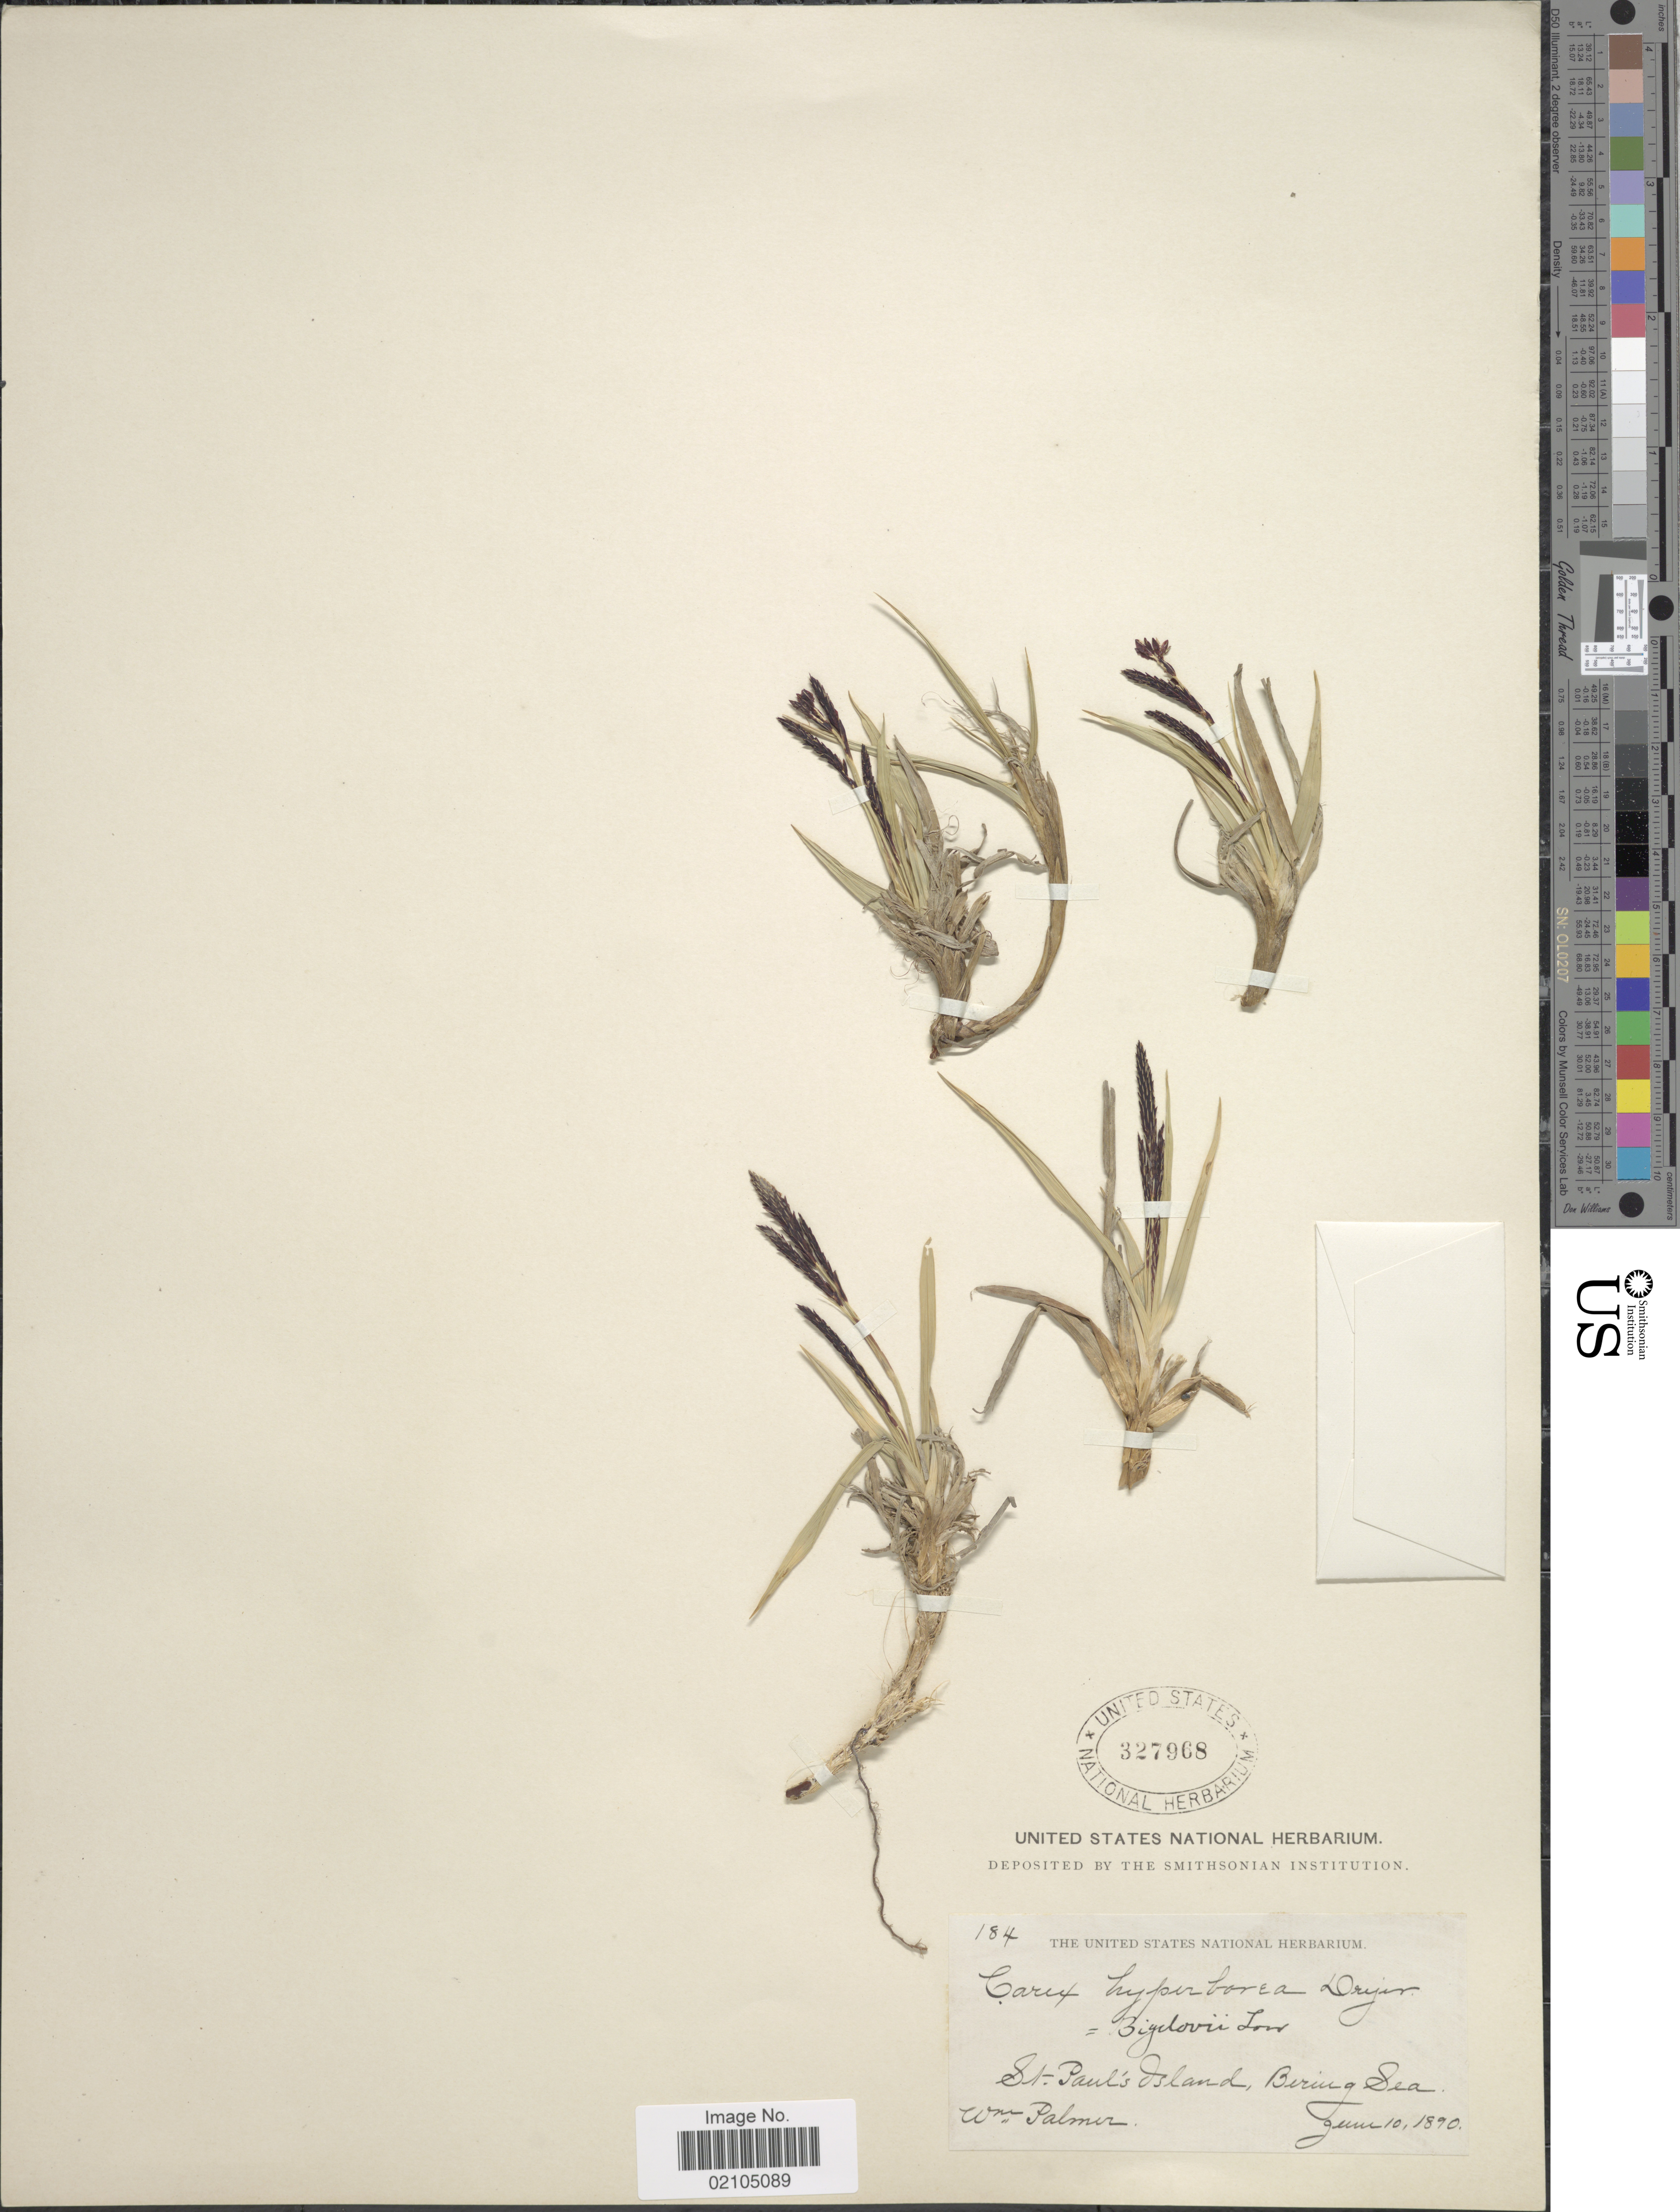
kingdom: Plantae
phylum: Tracheophyta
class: Liliopsida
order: Poales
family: Cyperaceae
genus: Carex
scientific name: Carex bigelowii subsp. lugens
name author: (Holm) T.V. Egorova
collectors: W. Palmer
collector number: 184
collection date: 1890-06-10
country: United States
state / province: Alaska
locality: St. Paul's Island, Bering Sea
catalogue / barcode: US 327968